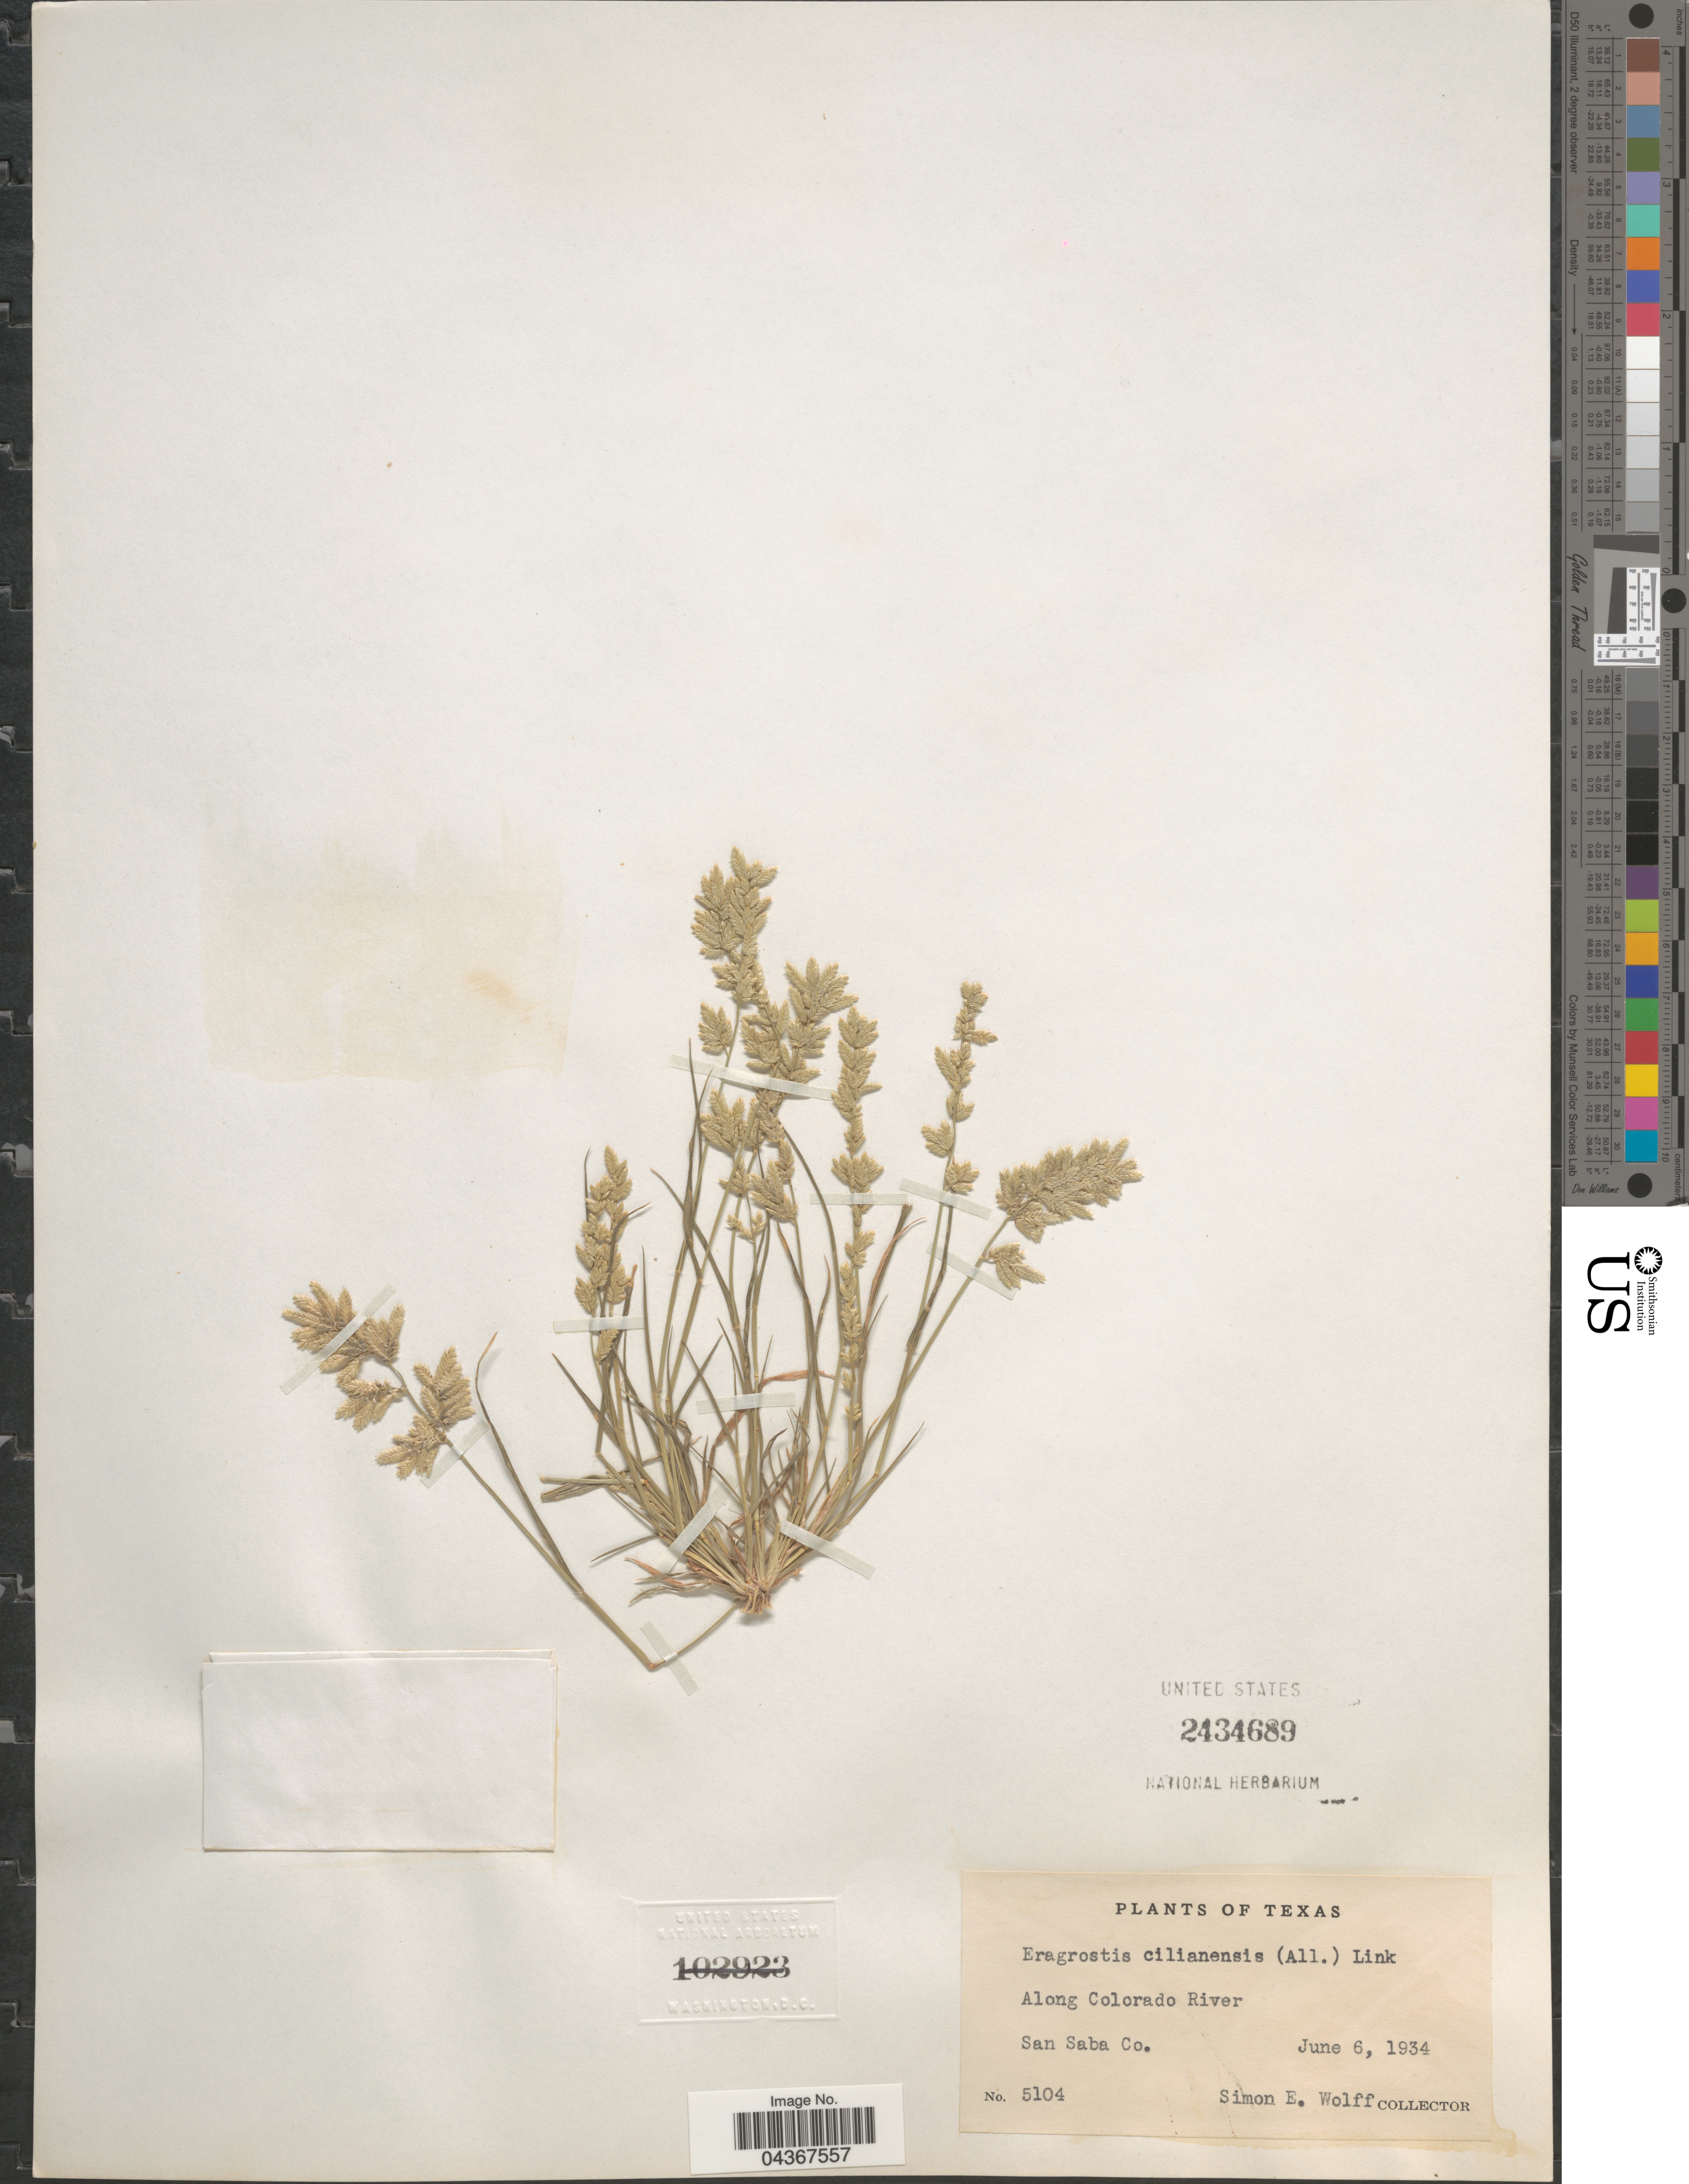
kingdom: Plantae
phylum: Tracheophyta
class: Liliopsida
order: Poales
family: Poaceae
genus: Eragrostis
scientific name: Eragrostis cilianensis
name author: (Bellardi) Vignolo ex Janch.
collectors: S. E. Wolff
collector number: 5104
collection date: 1934-06-06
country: United States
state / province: Texas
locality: Along Colorado River. San Saba Co.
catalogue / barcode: US 2434689